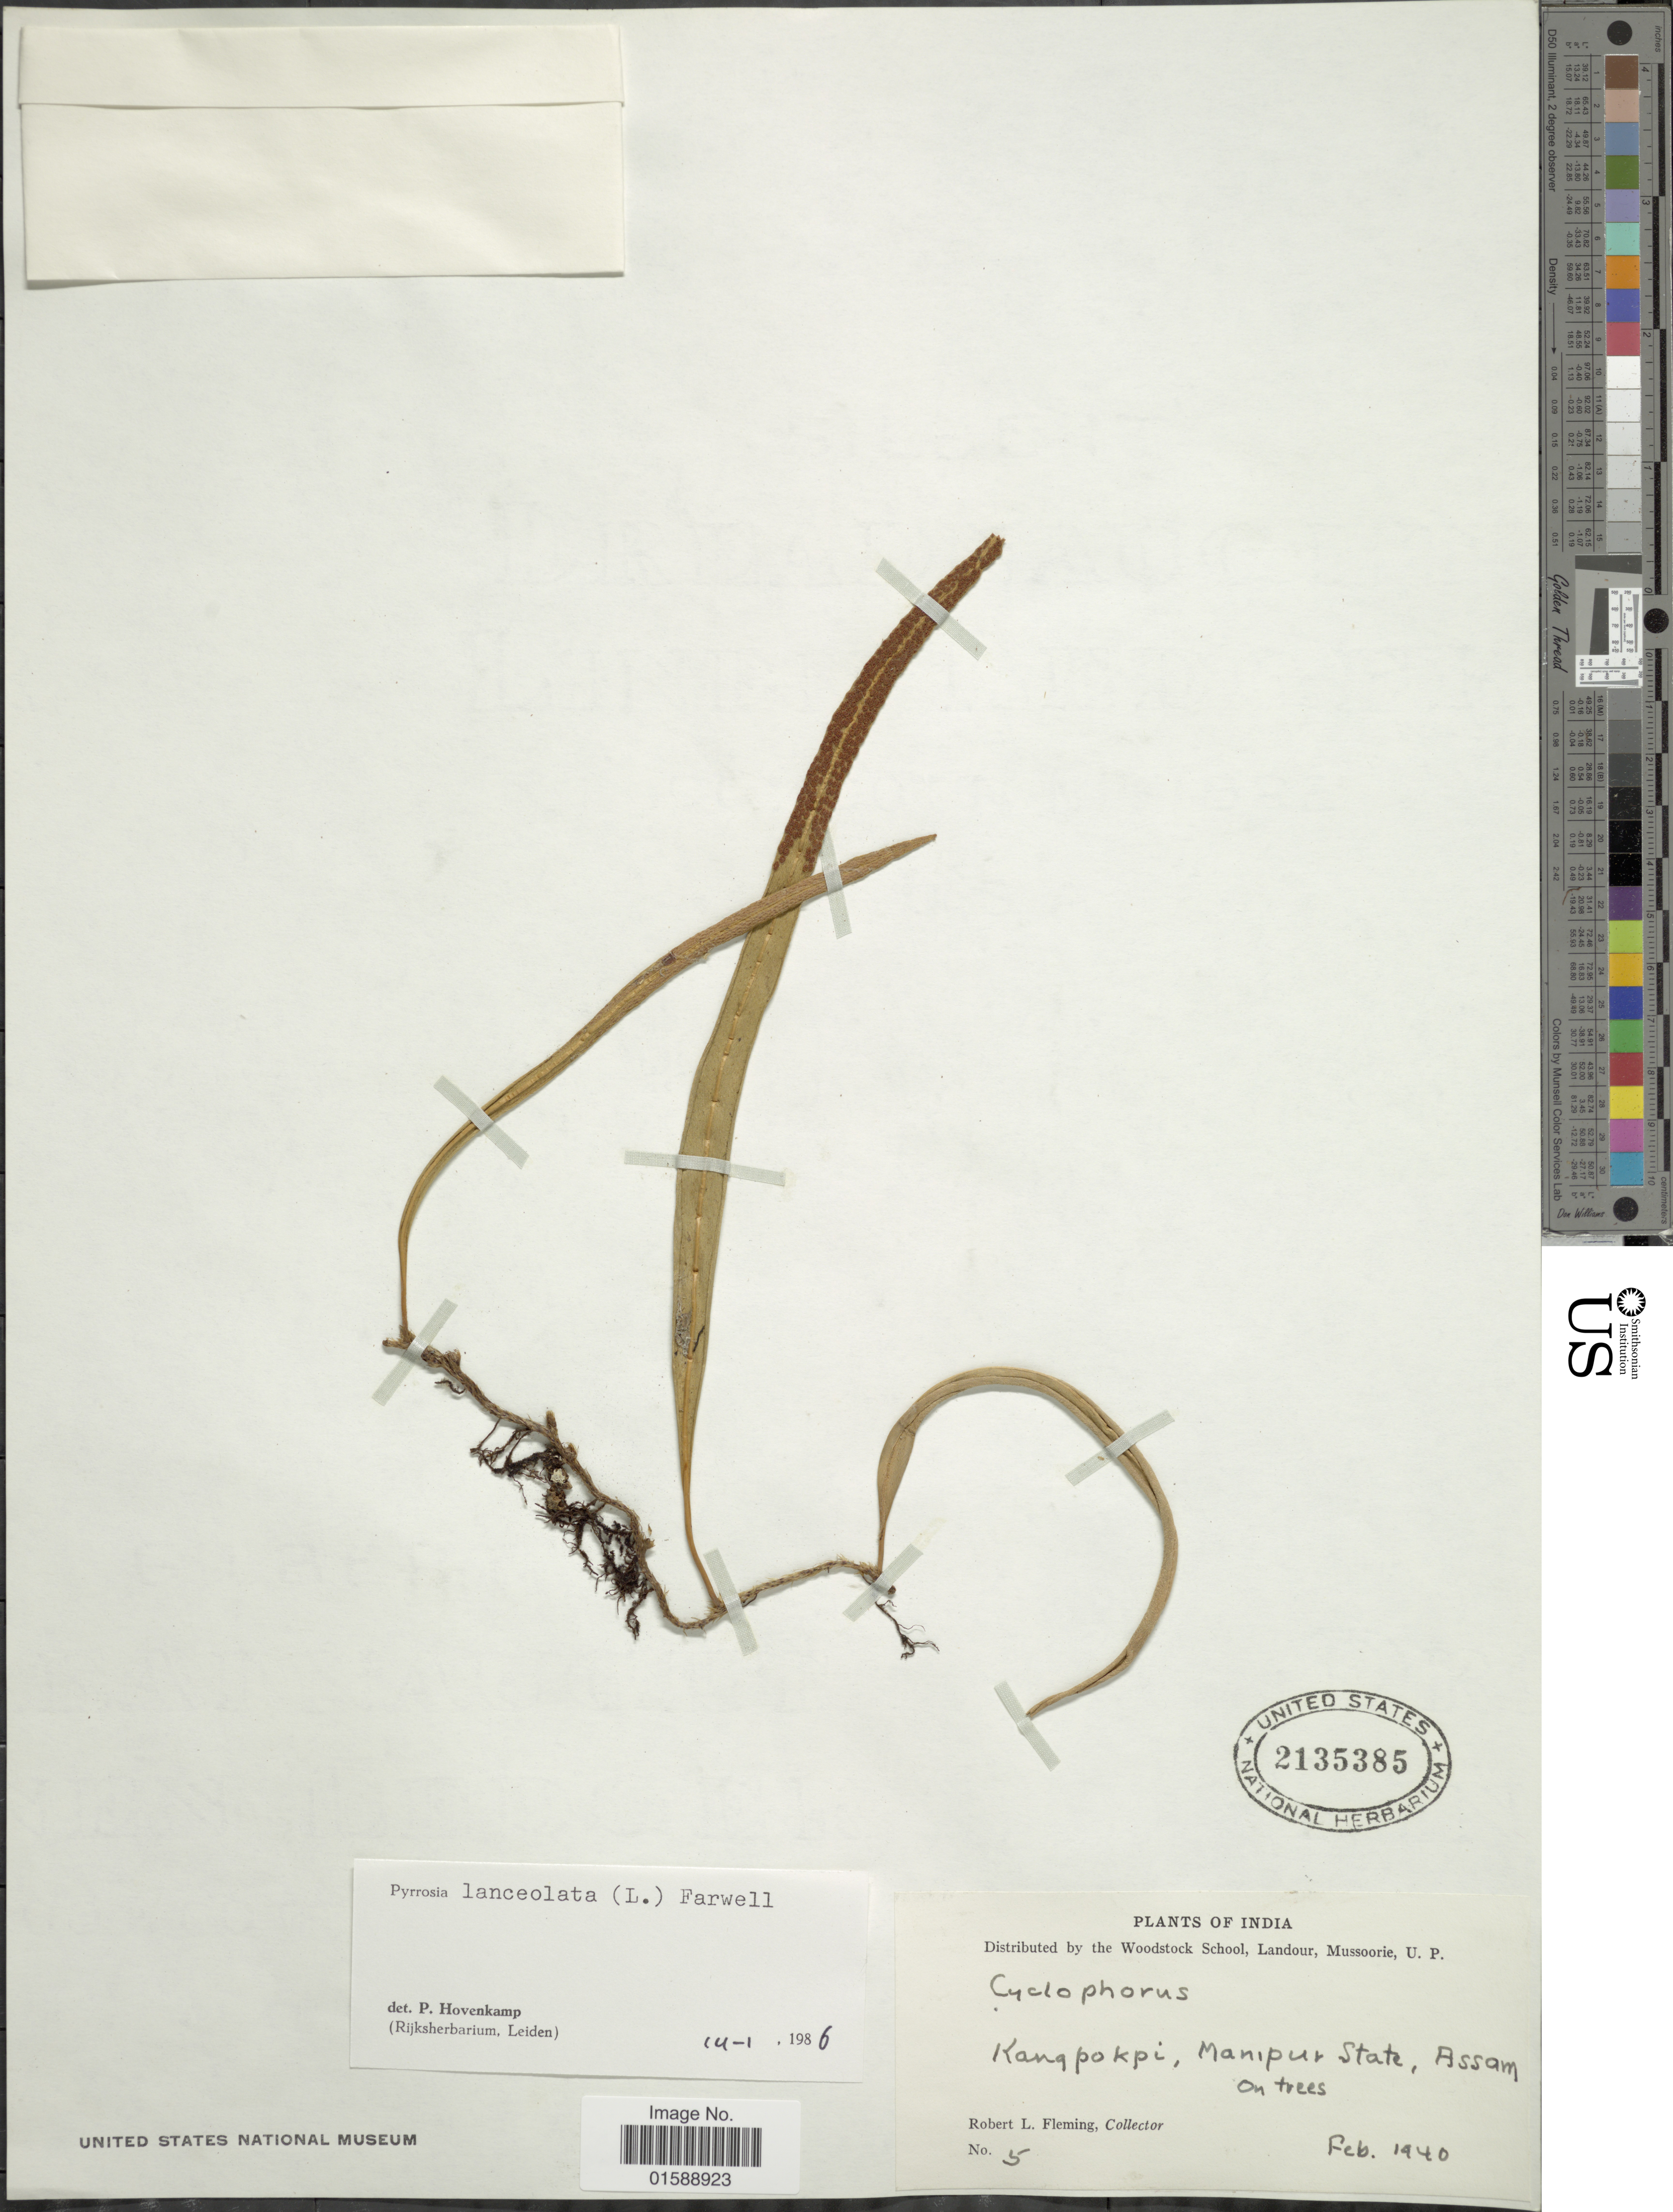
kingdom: Plantae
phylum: Tracheophyta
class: Polypodiopsida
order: Polypodiales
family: Polypodiaceae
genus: Pyrrosia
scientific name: Pyrrosia lanceolata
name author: (L.) Farw.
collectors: R. Fleming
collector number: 5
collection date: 1940-02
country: India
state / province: Manipur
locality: Kangpokpi, Manipur State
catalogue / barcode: US 2135385